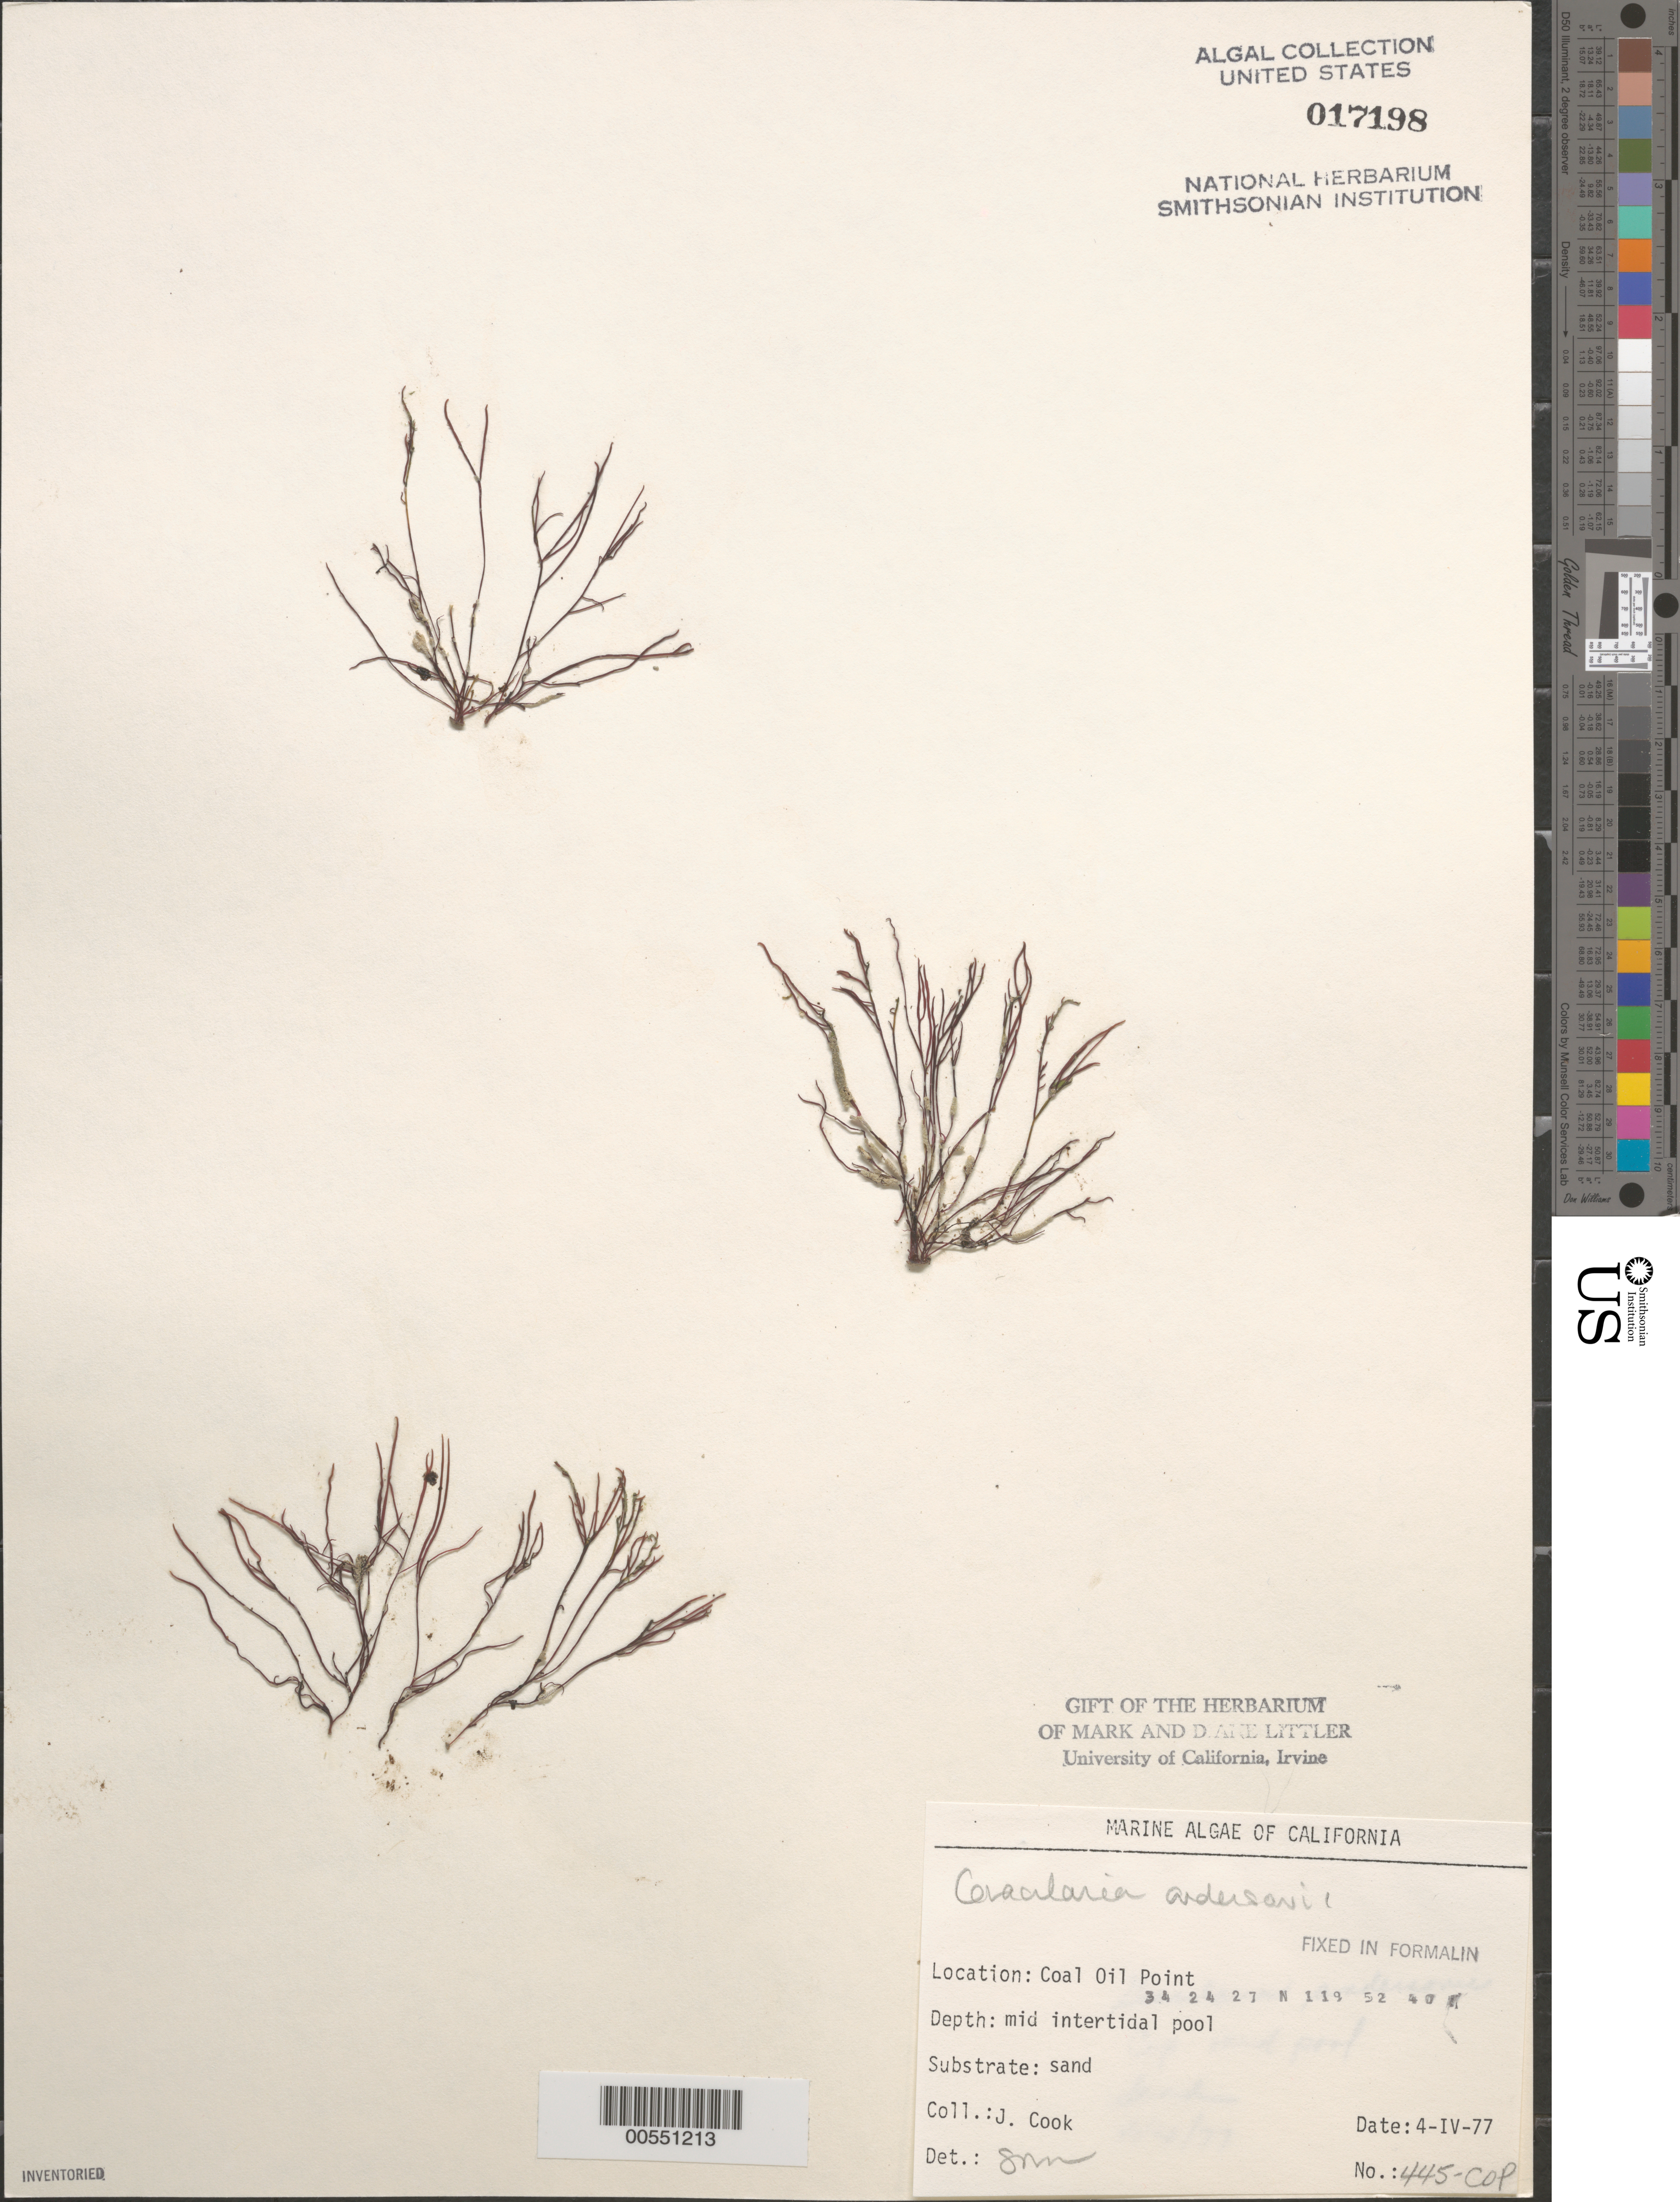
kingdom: Plantae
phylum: Rhodophyta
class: Florideophyceae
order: Gracilariales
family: Gracilariaceae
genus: Gracilariopsis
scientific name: Gracilariopsis andersonii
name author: (Grunow) E.Y. Dawson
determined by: Algae name updating Project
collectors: J. Cook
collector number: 445-cop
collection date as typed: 04 Apr 1977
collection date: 1977-04-04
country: United States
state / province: California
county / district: Santa Barbara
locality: Coal Oil Point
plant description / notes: BLM-SOCALBIGHT Rocky Intertidal Survey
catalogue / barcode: US 17198